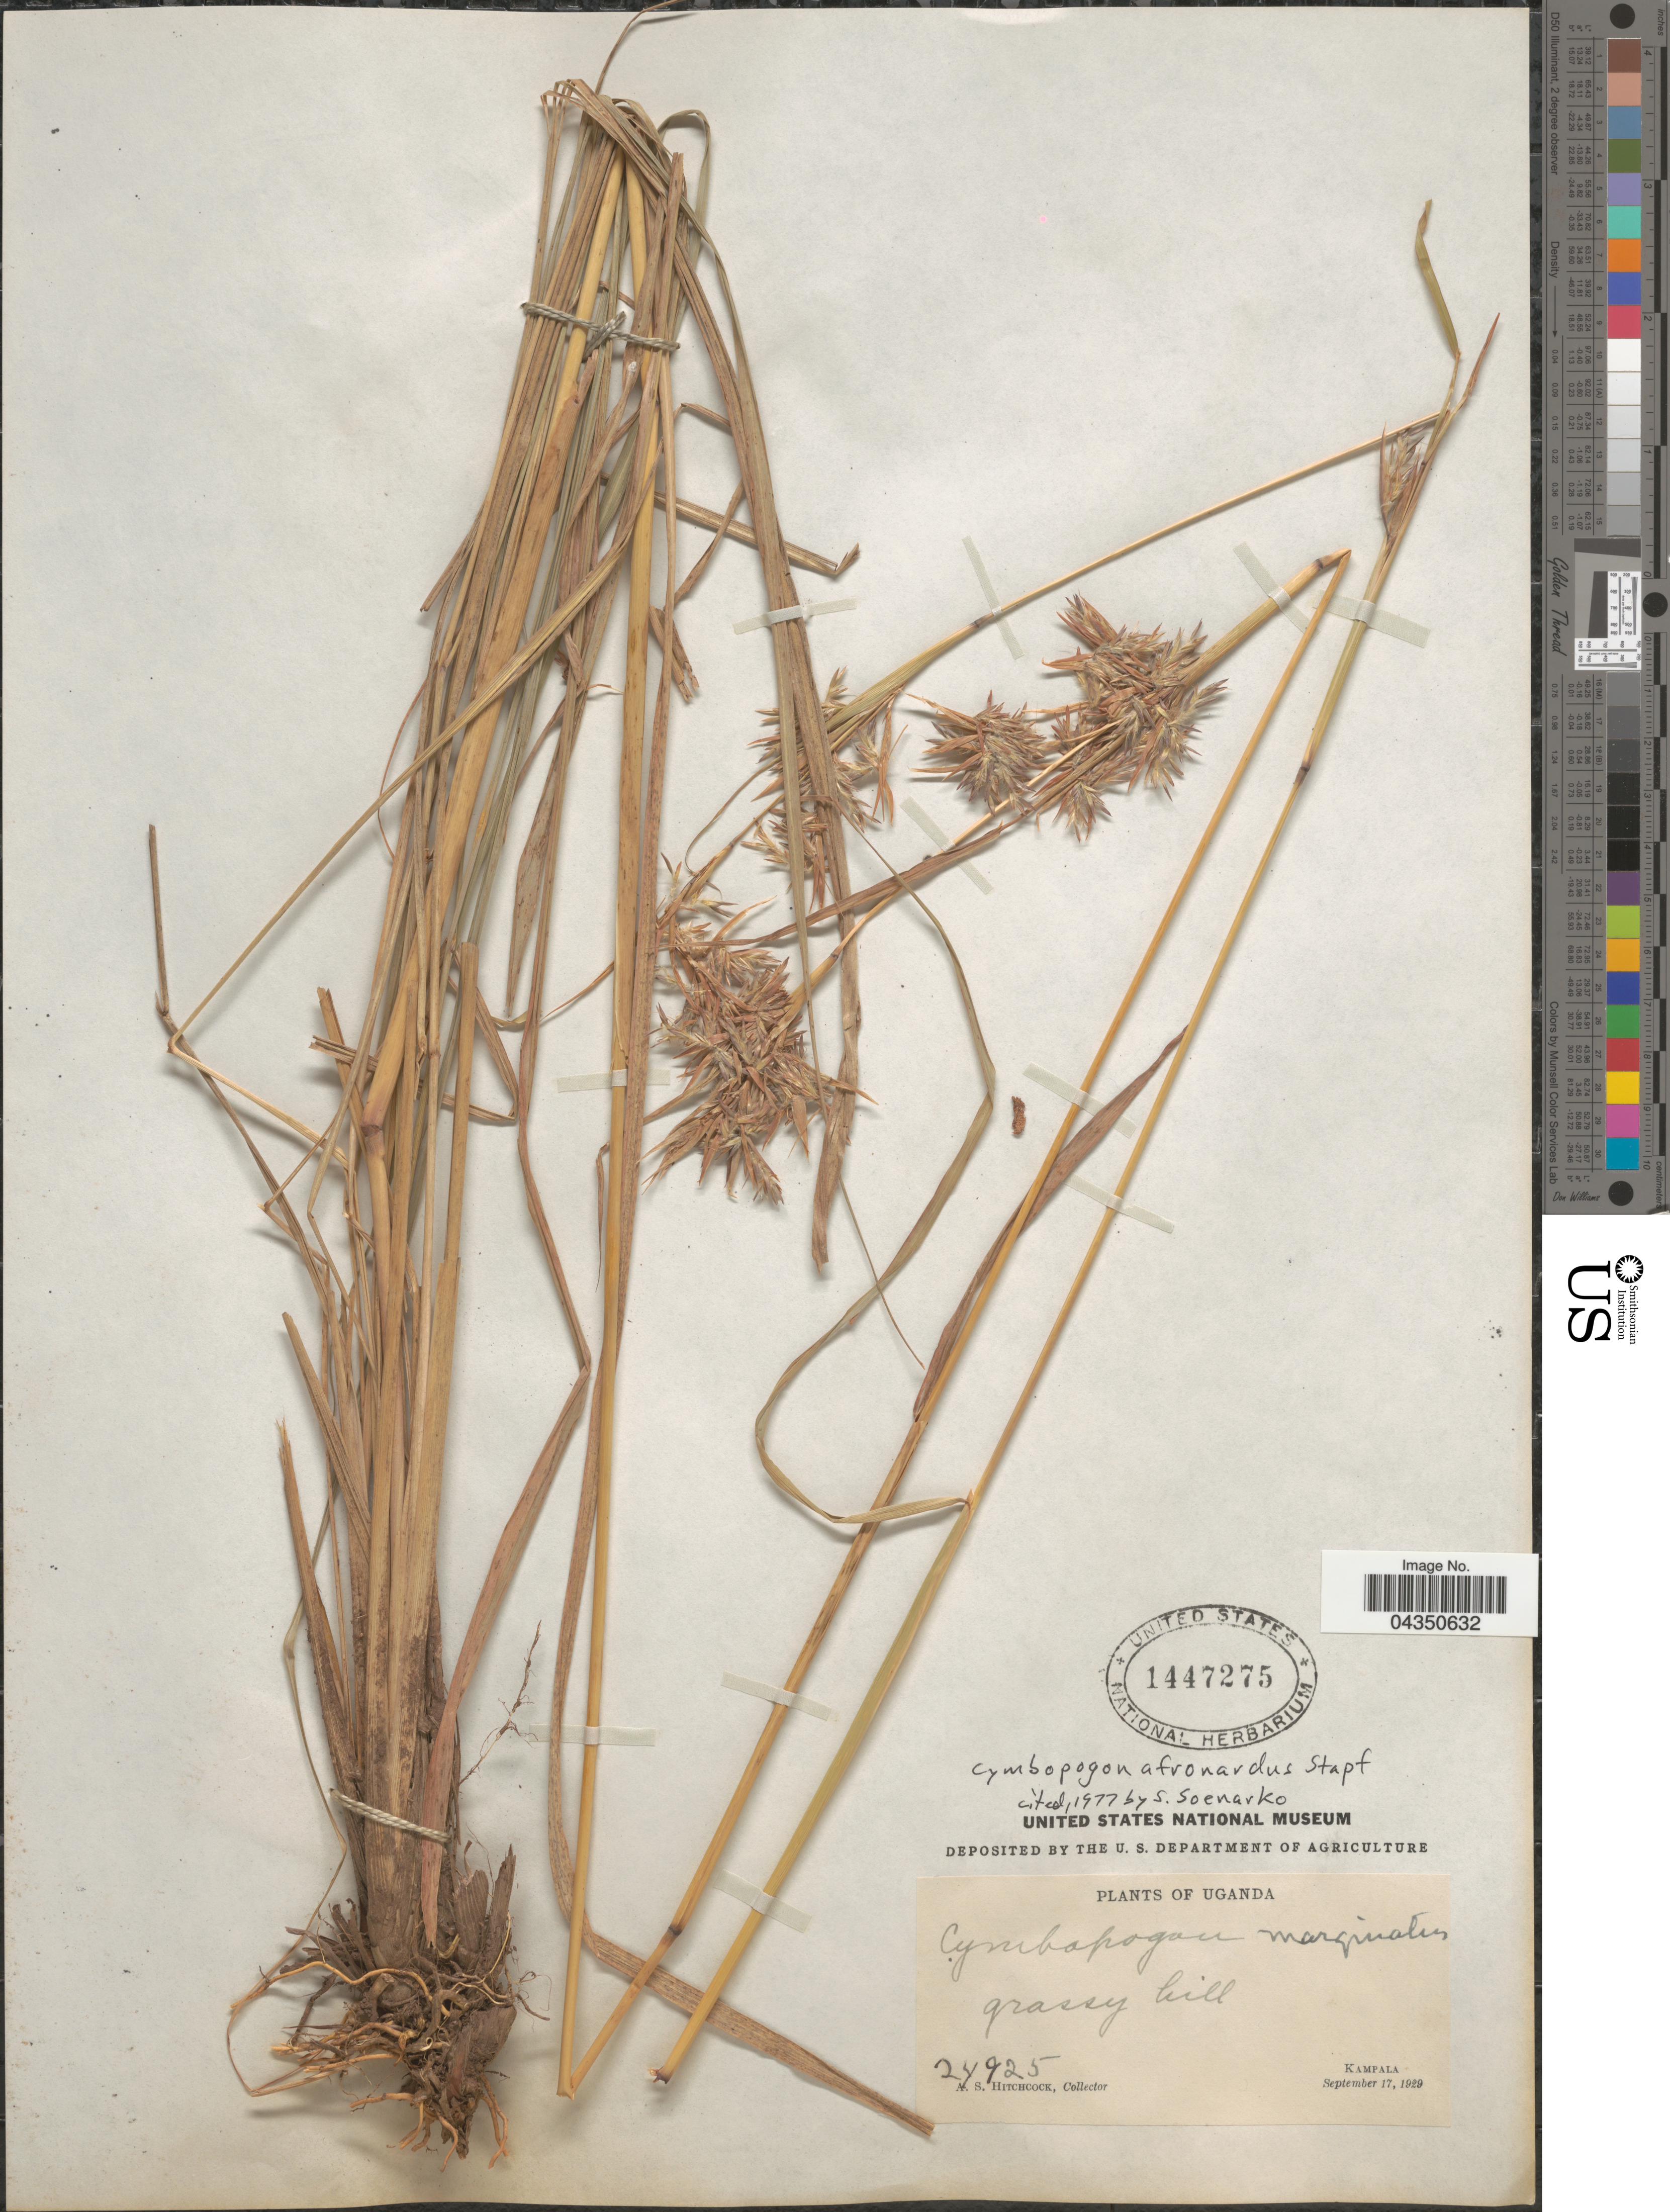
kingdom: Plantae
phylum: Tracheophyta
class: Liliopsida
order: Poales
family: Poaceae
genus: Cymbopogon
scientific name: Cymbopogon nardus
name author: (L.) Rendle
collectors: A. S. Hitchcock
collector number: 24925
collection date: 1929-09-17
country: Uganda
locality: Grassy hill. Kampala.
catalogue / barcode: US 1447275